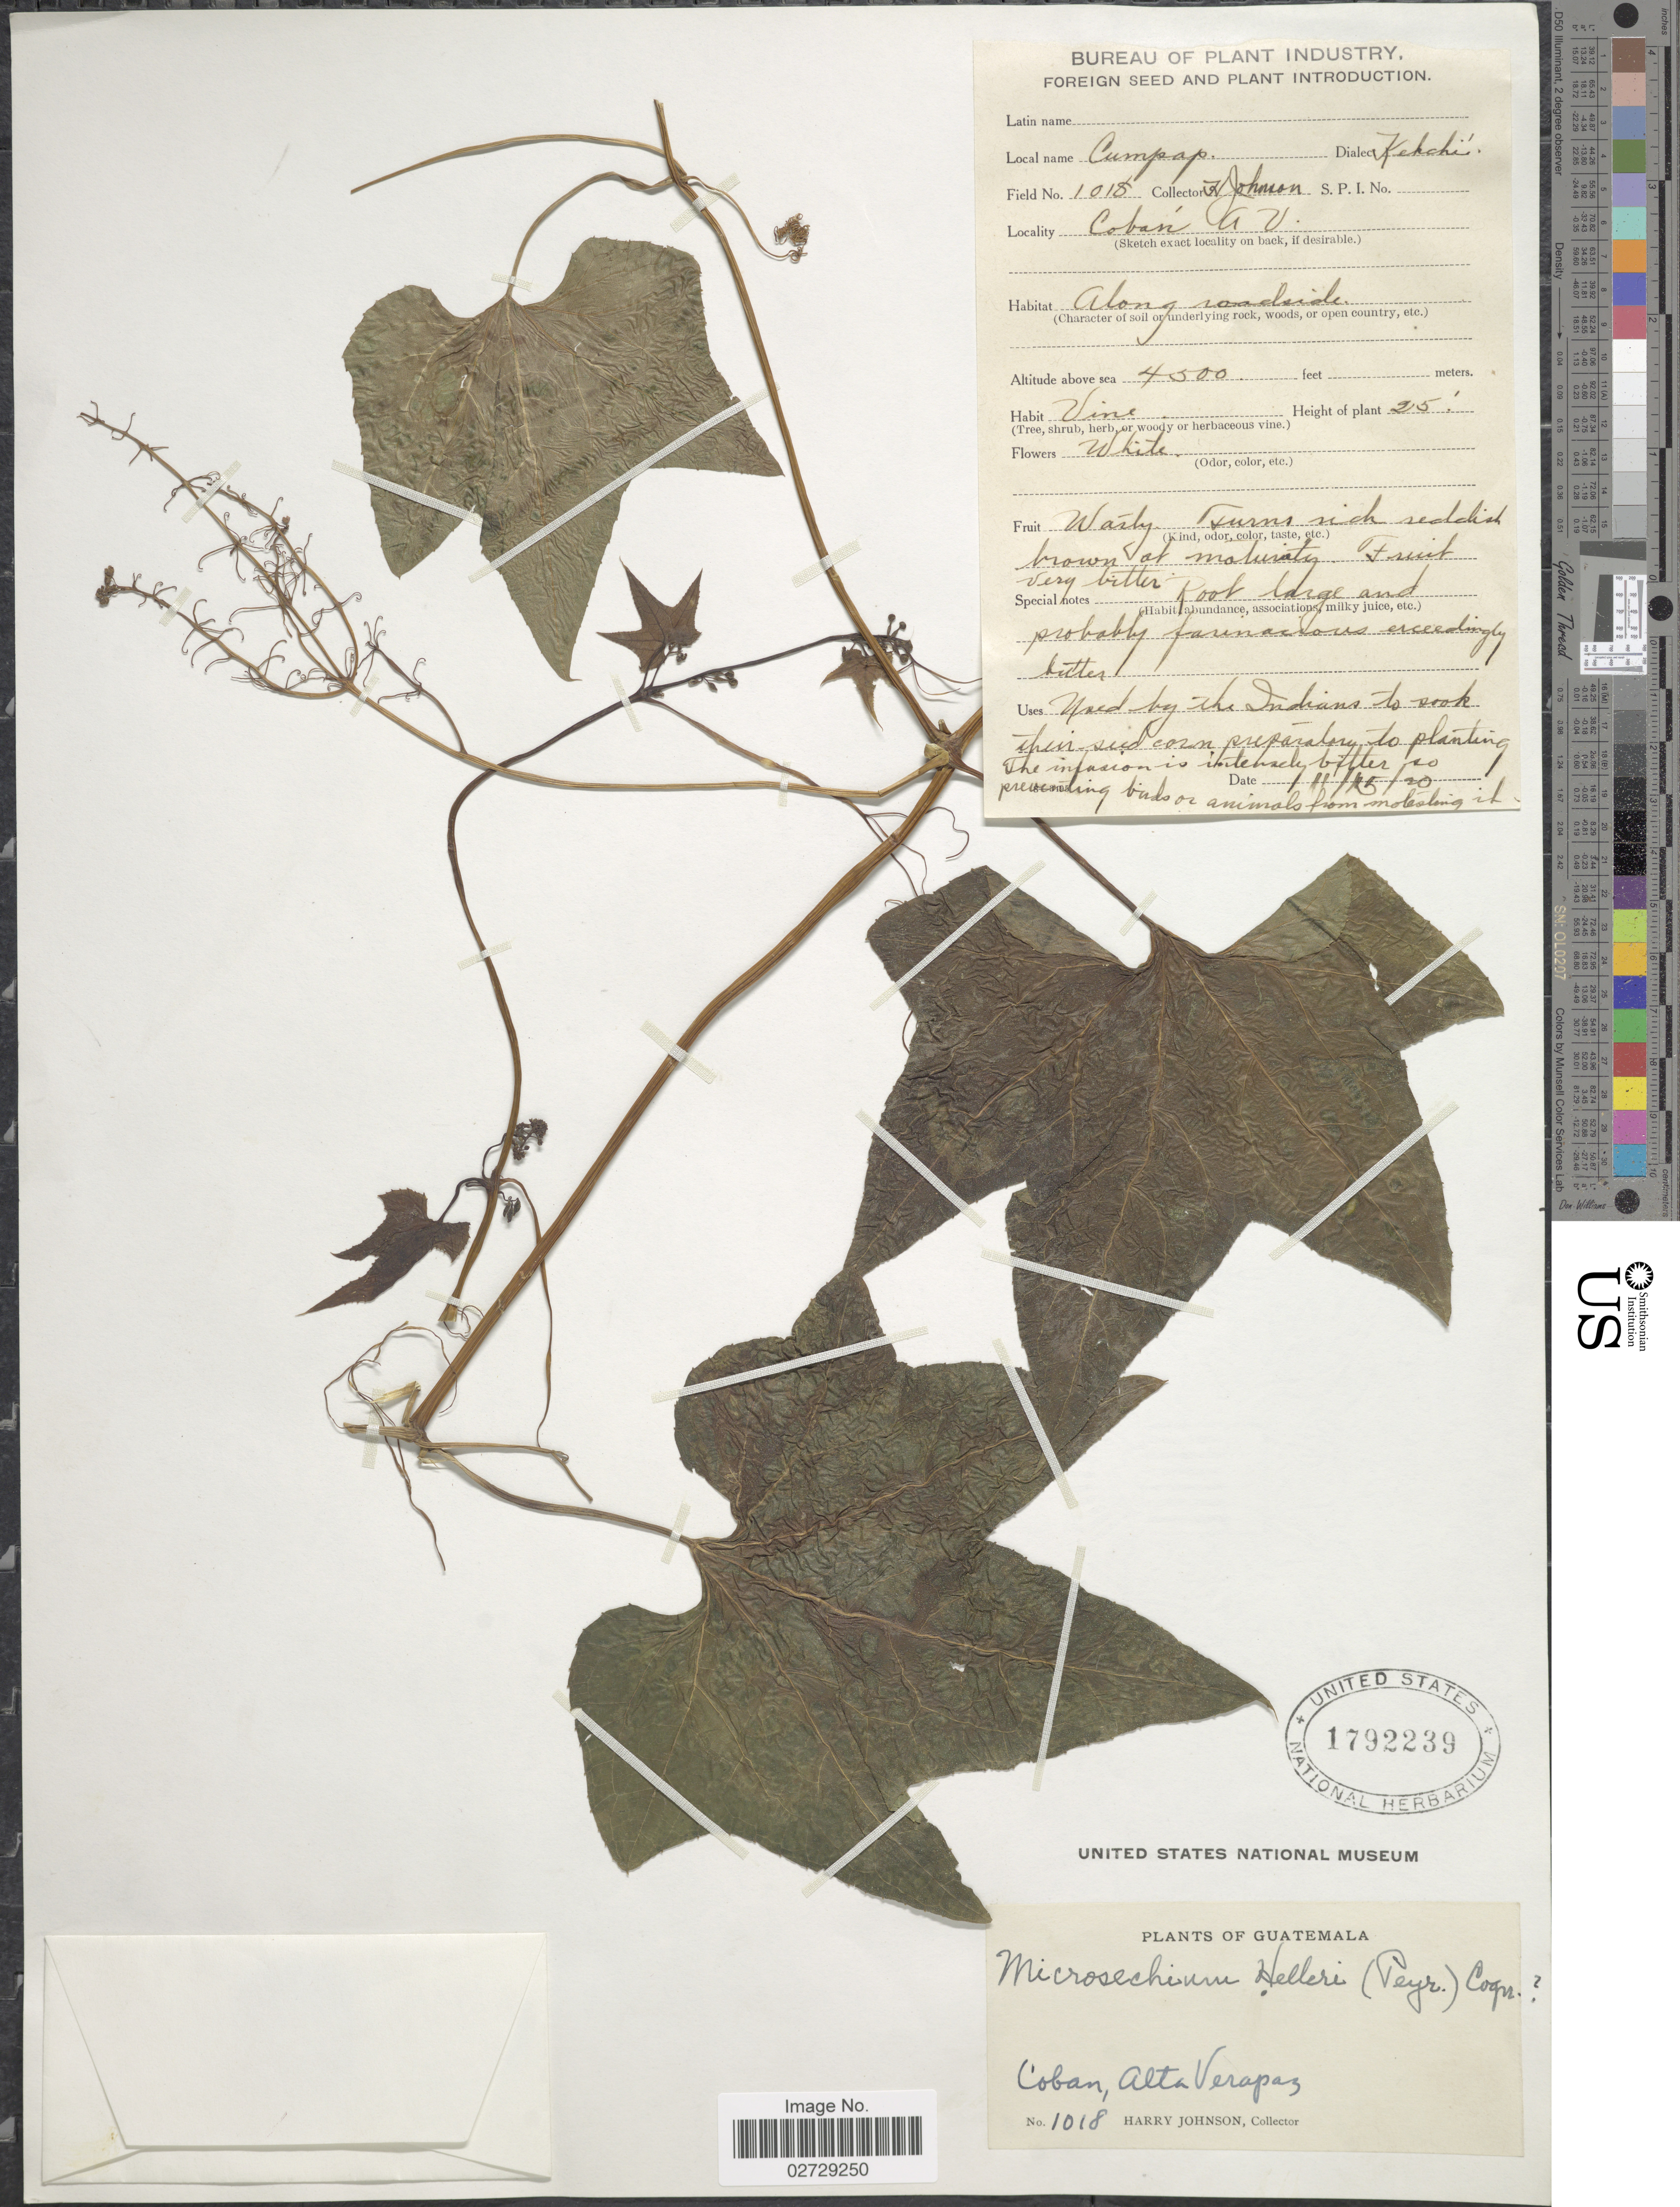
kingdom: Plantae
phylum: Tracheophyta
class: Magnoliopsida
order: Cucurbitales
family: Cucurbitaceae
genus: Microsechium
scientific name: Microsechium helleri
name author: (Peyr.) Cogn.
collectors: H. Johnson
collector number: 1018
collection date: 1920-11-15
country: Guatemala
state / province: Alta Verapaz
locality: Coban, Along roadside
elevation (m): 1372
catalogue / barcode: US 1792239